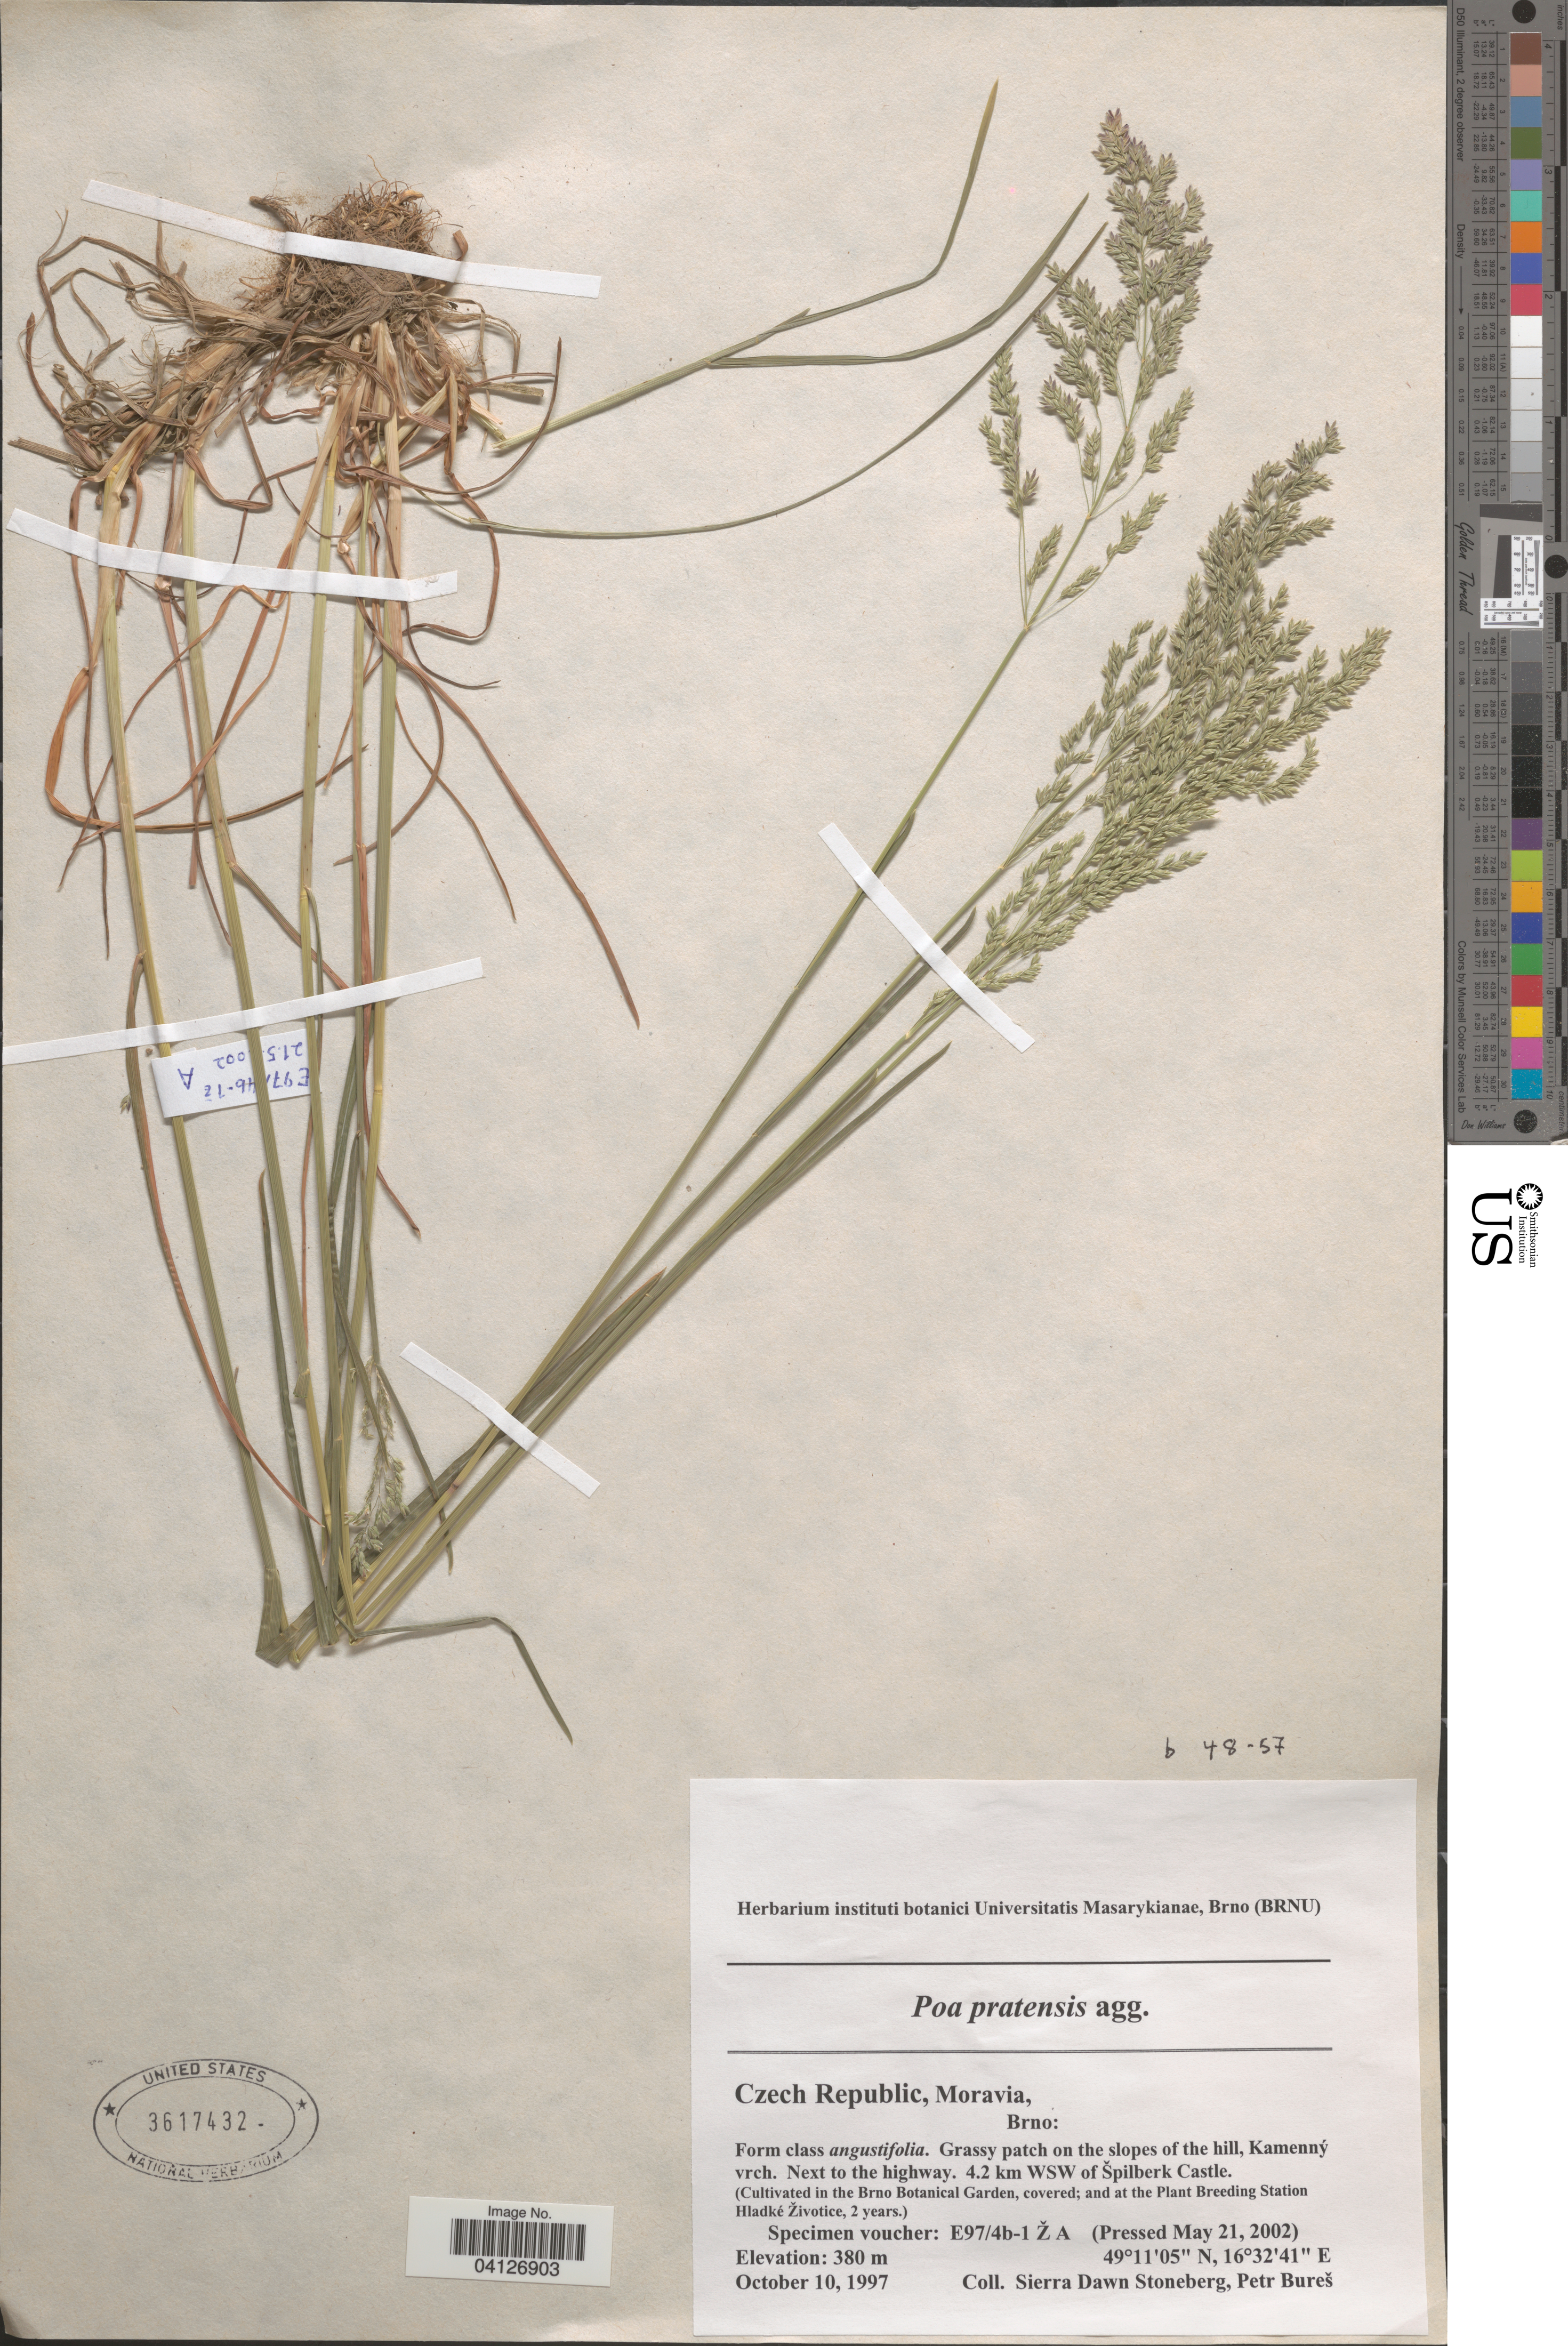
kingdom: Plantae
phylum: Tracheophyta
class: Liliopsida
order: Poales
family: Poaceae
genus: Poa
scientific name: Poa pratensis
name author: L.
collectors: Ex herb. instituti botanici Universitatis Masarykianae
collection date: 2002-05-21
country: Czechia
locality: In the Brno Botanical Garden, covered; and at the Plant Breeding Station Hladké Životice, 2 years.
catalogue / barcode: US 3617432